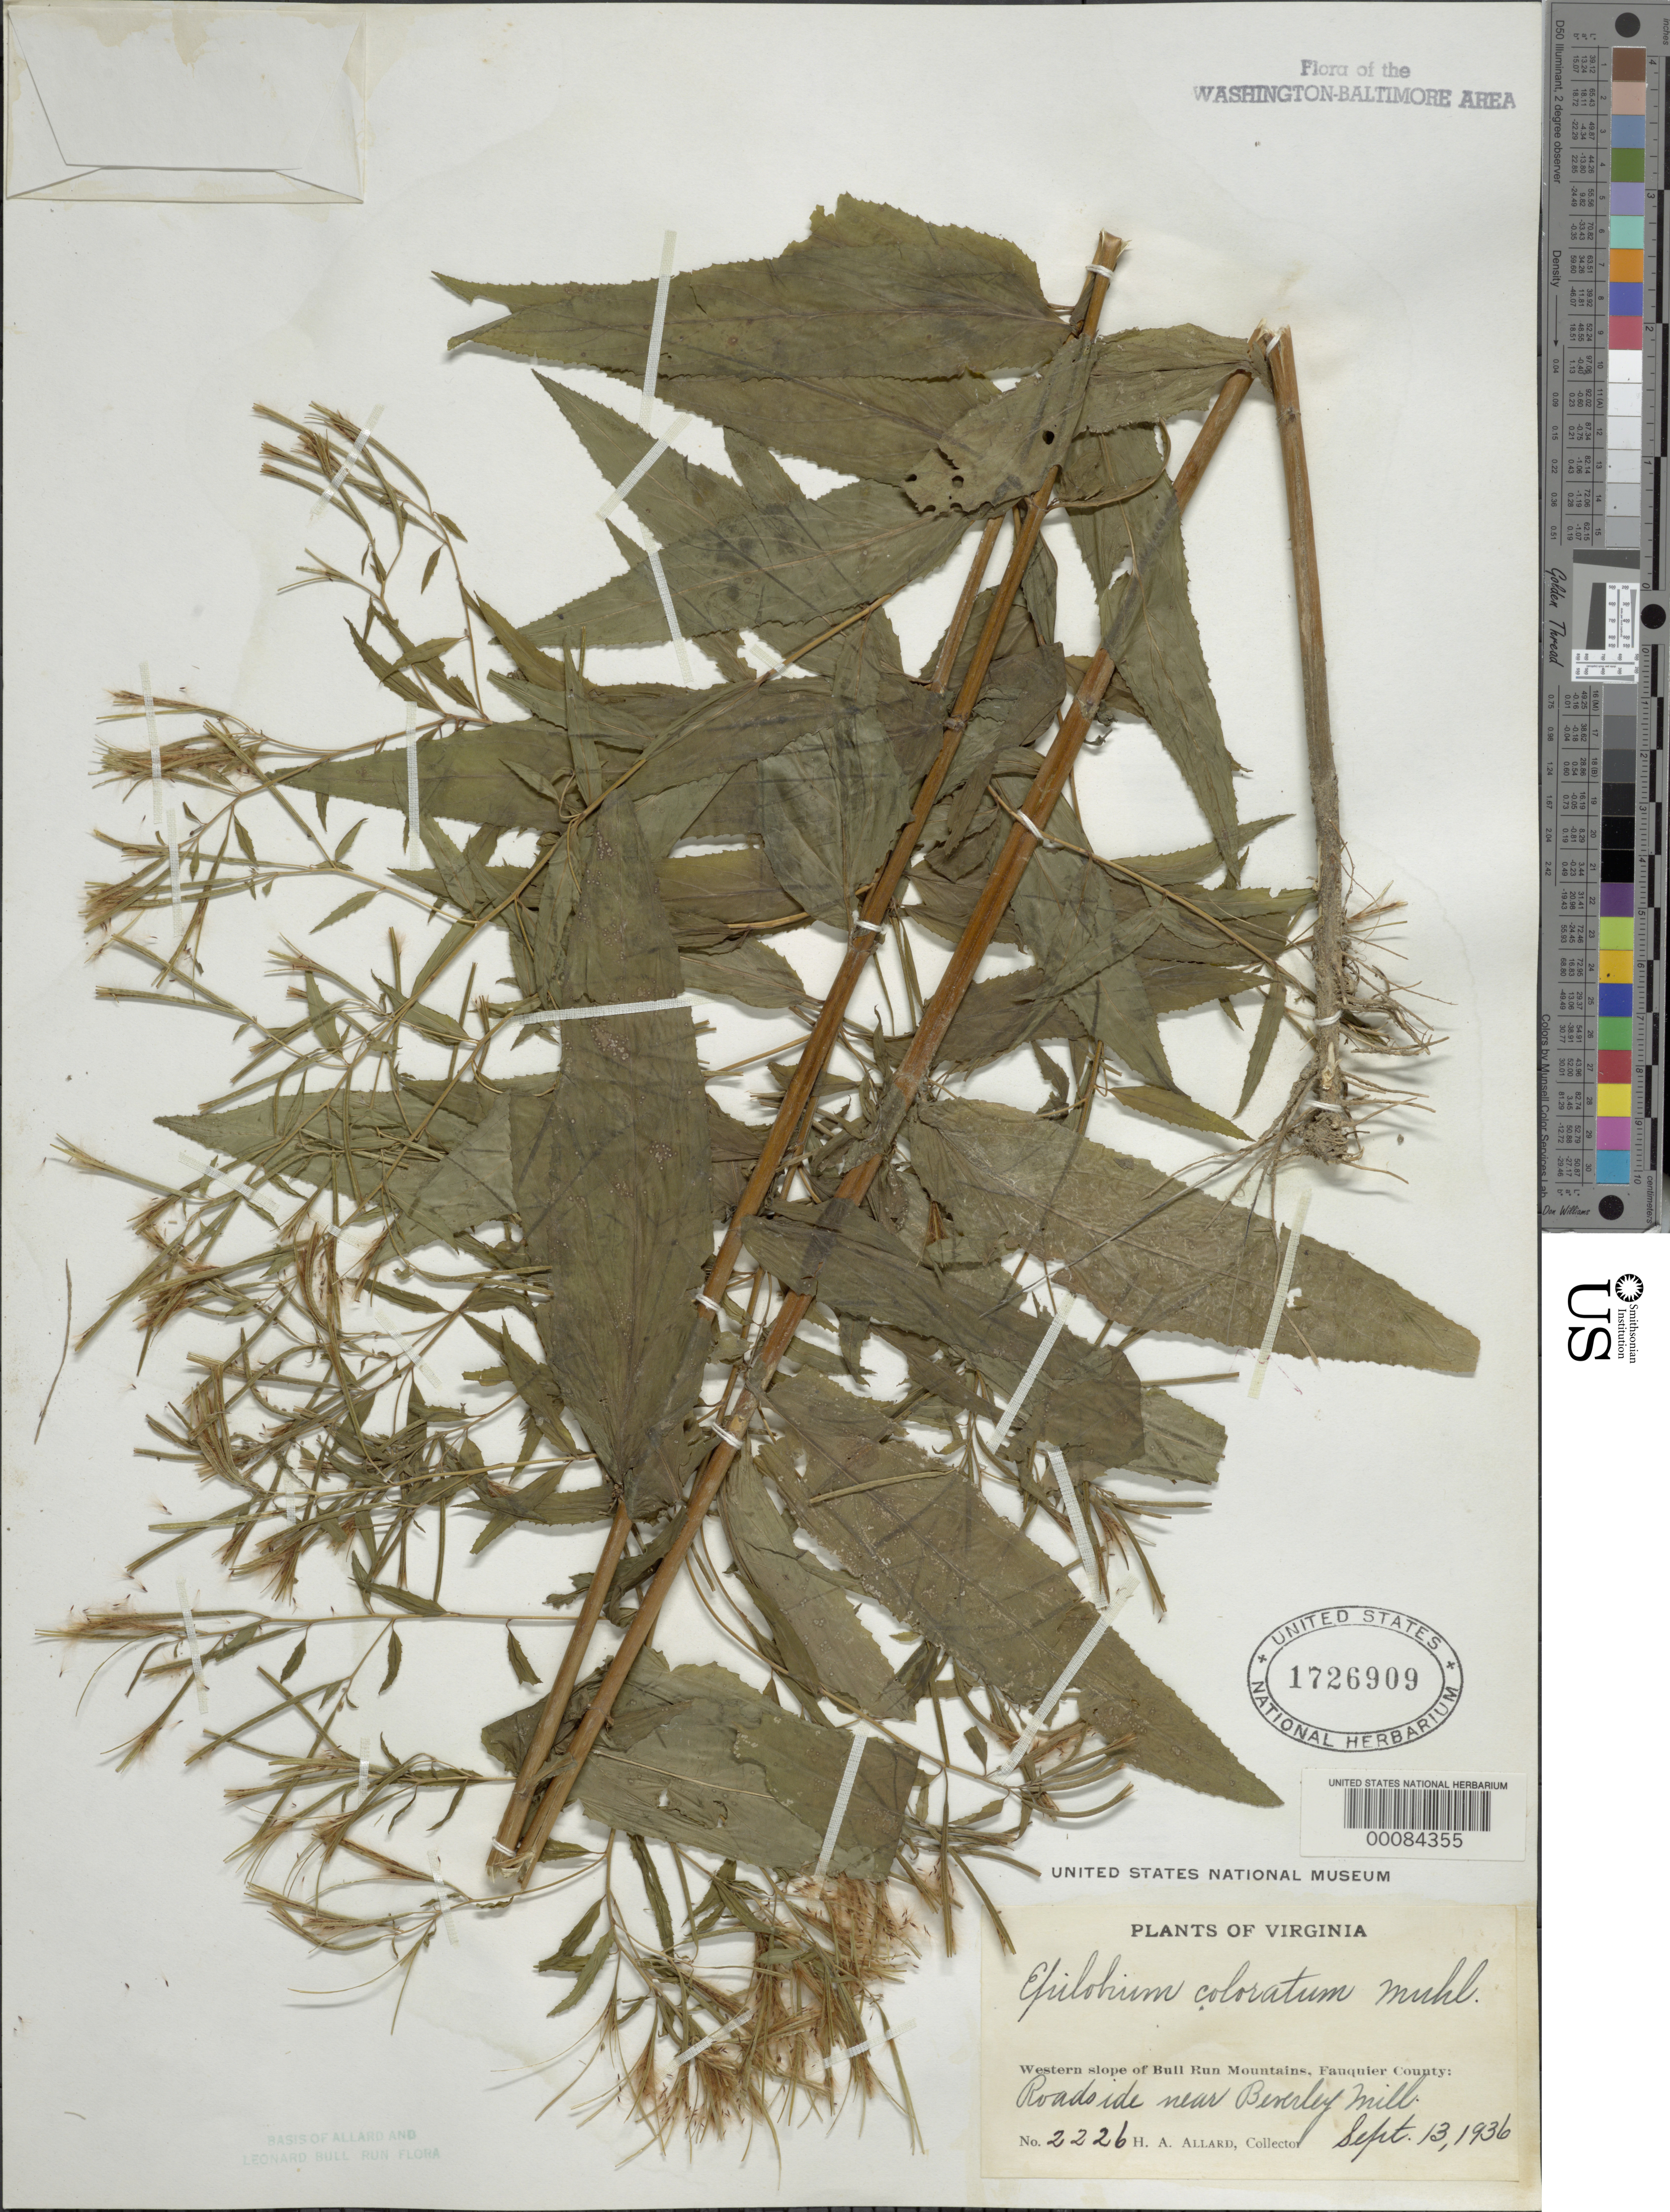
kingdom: Plantae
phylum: Tracheophyta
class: Magnoliopsida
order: Myrtales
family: Onagraceae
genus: Epilobium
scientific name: Epilobium coloratum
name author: Biehler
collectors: H. A. Allard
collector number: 2226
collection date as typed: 13 Sep 1936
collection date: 1936-09-13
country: United States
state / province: Virginia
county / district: Fauquier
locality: Beverley Mill, western slope of Bull Run Mountains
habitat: Roadside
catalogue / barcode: US 1726909